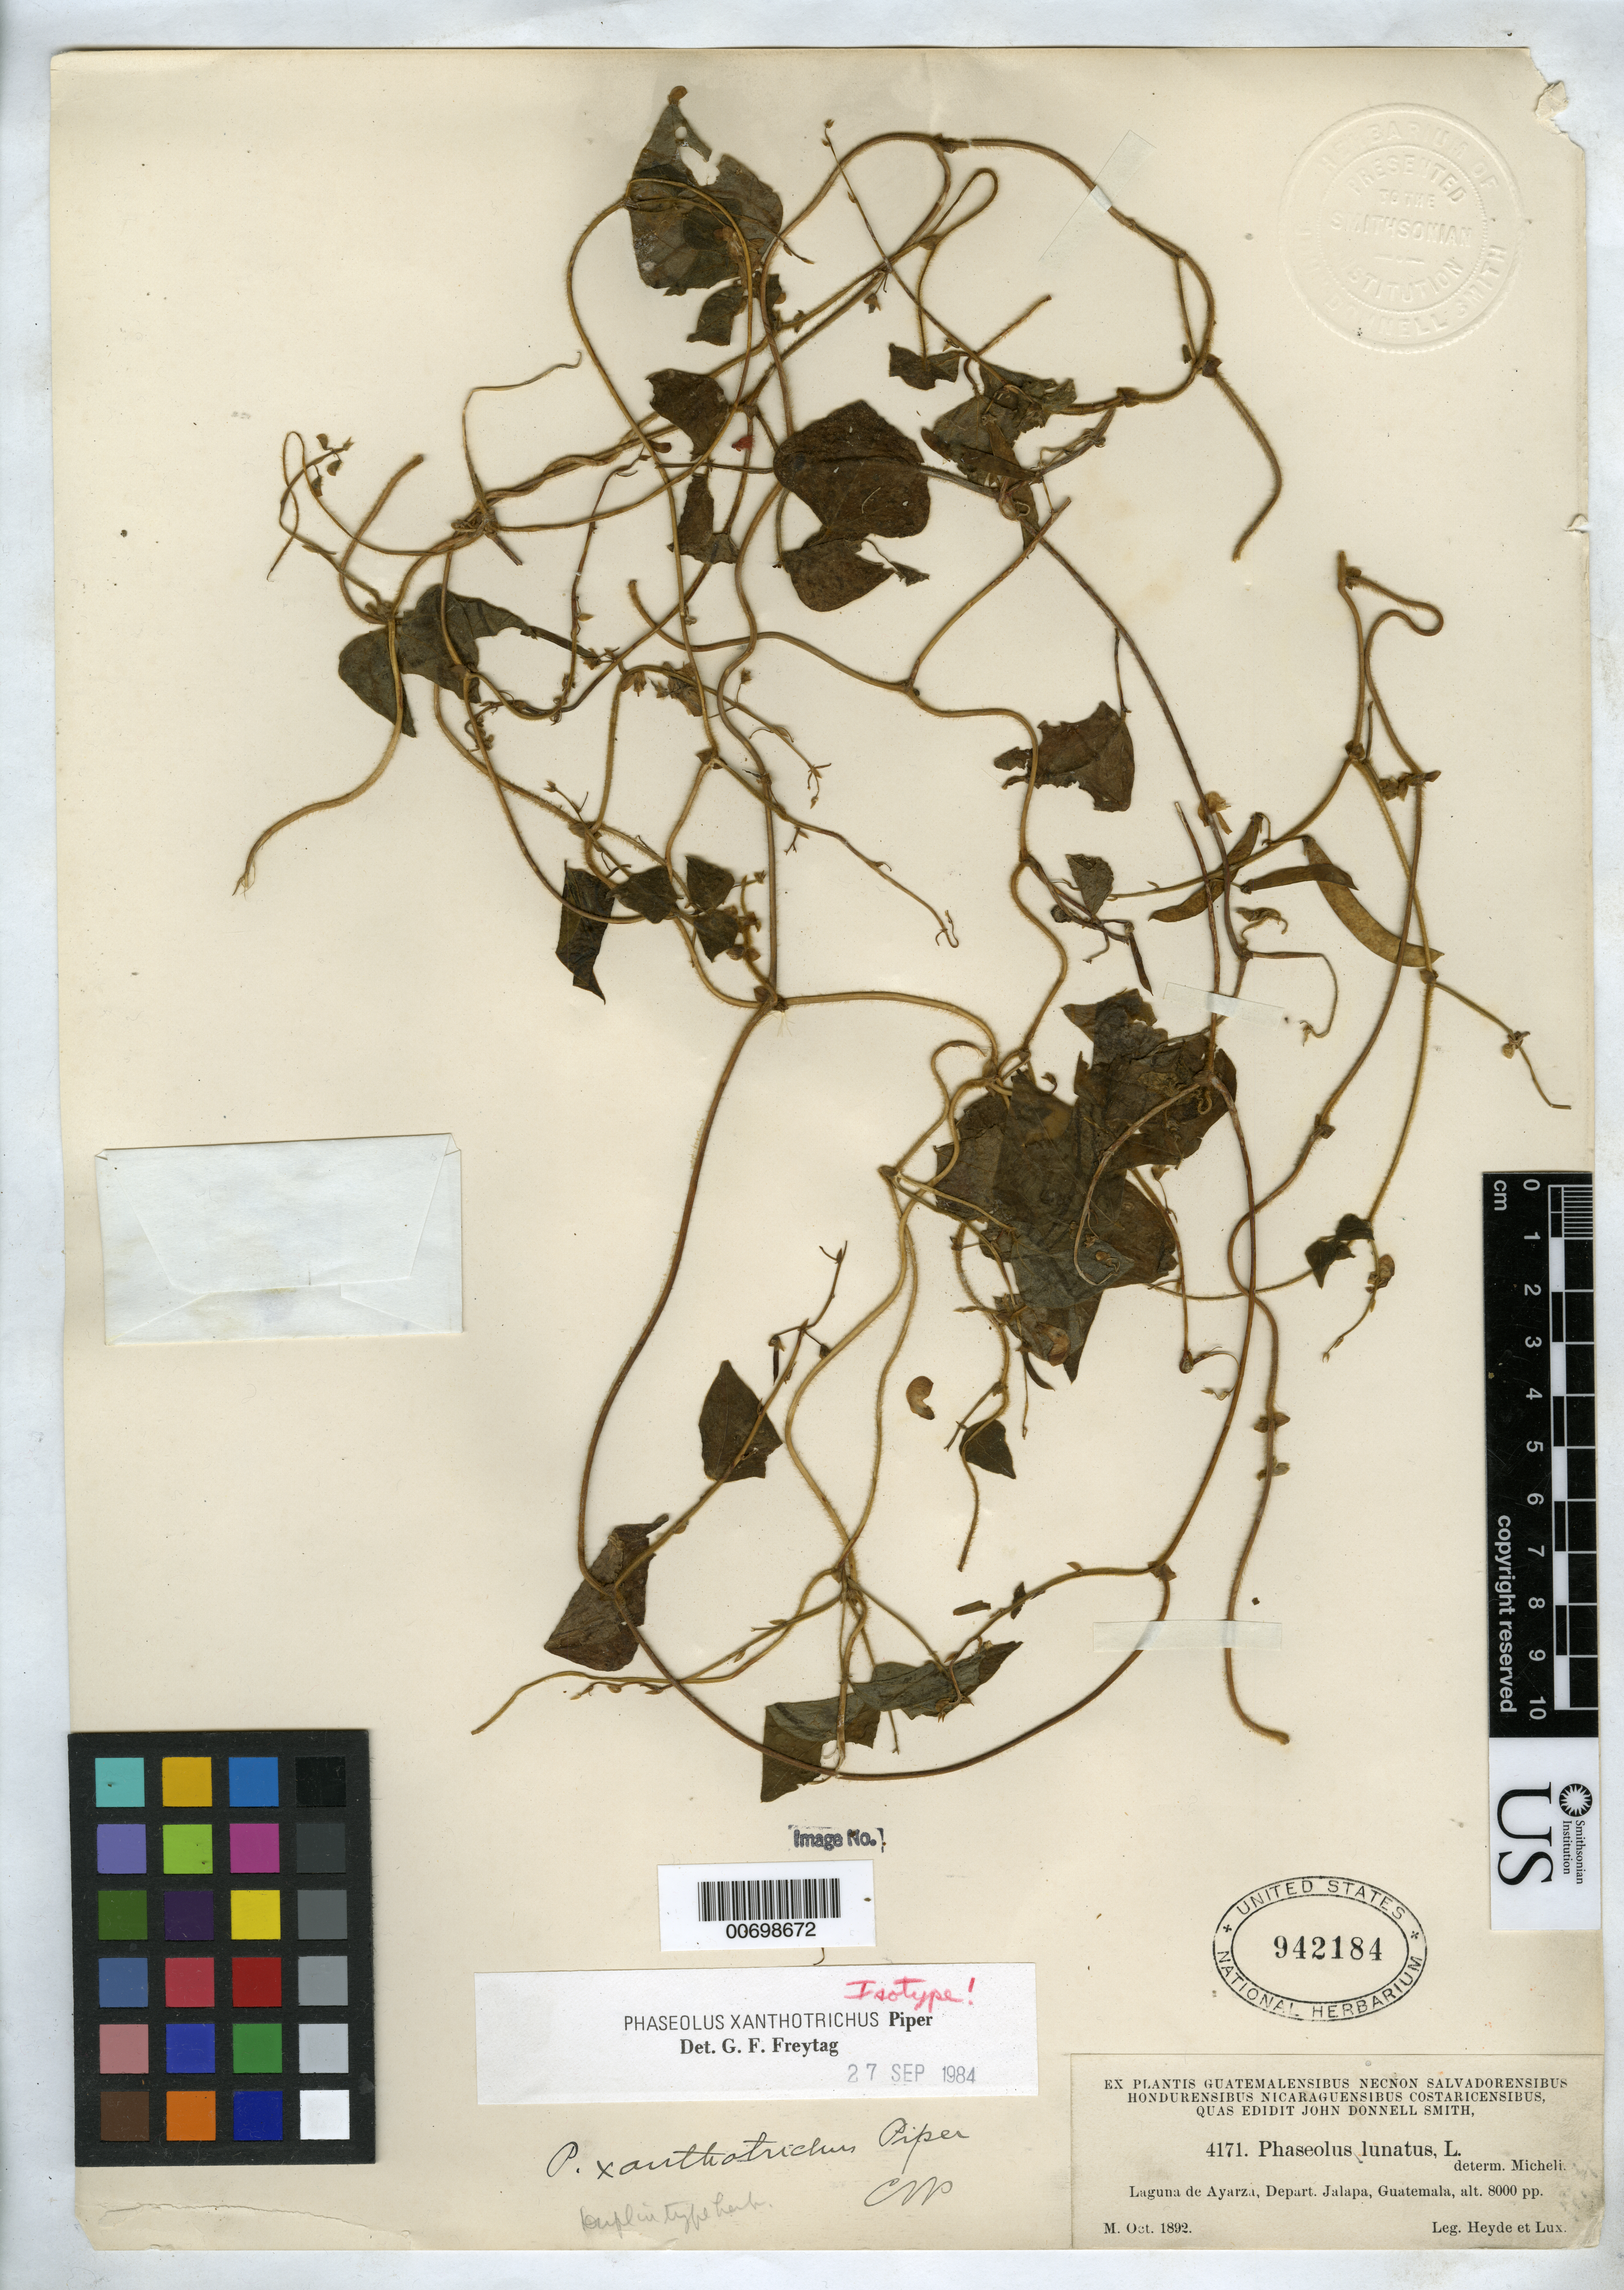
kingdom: Plantae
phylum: Tracheophyta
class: Magnoliopsida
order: Fabales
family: Fabaceae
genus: Phaseolus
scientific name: Phaseolus xanthotrichus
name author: Piper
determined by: Freytag, G. F.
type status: Isotype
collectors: E. T. Heyde & E. Lux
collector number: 4171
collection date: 1892-10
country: Guatemala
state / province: Jalapa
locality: Laguna de Ayarza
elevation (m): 2438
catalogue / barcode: US 942184